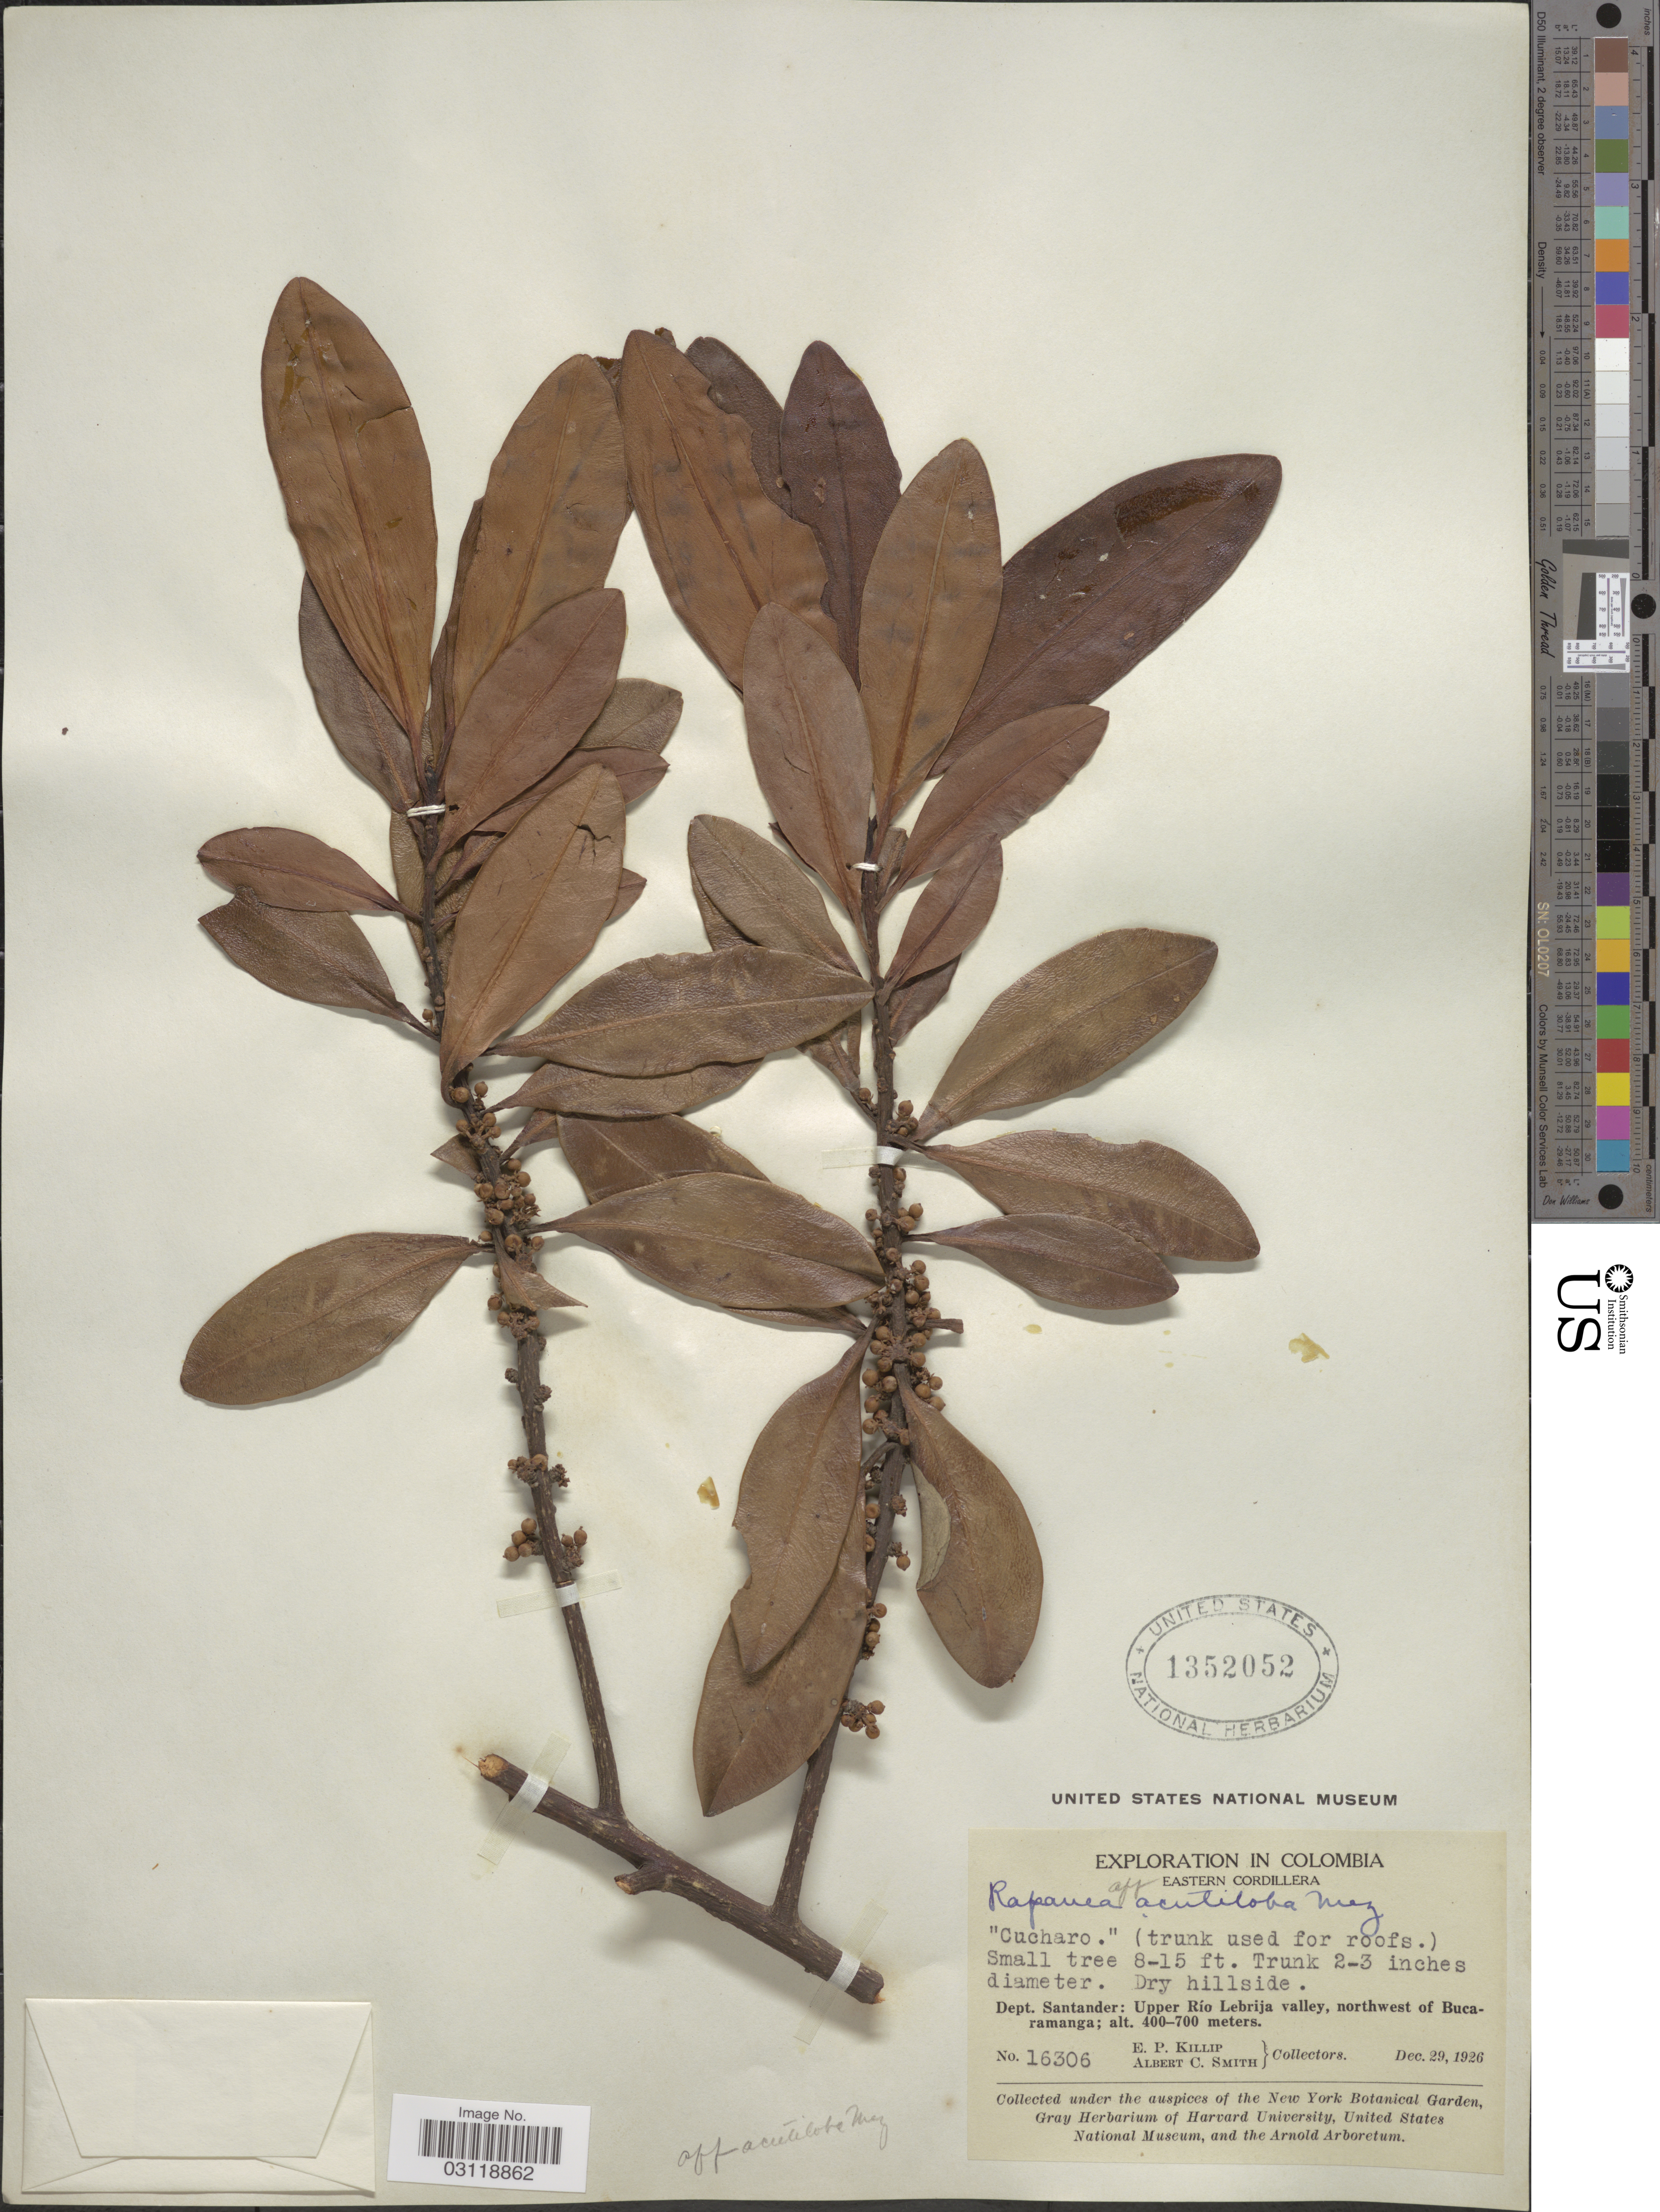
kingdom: Plantae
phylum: Tracheophyta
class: Magnoliopsida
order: Ericales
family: Primulaceae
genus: Rapanea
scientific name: Rapanea sp.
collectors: E. P. Killip & A. C. Smith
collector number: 16306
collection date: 1926-12-29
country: Colombia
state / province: Santander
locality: Eastern Cordillera. Dept. Santander: Upper Río Lebrija valley, northwest of Bucaramanga.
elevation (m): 400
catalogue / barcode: US 1352052